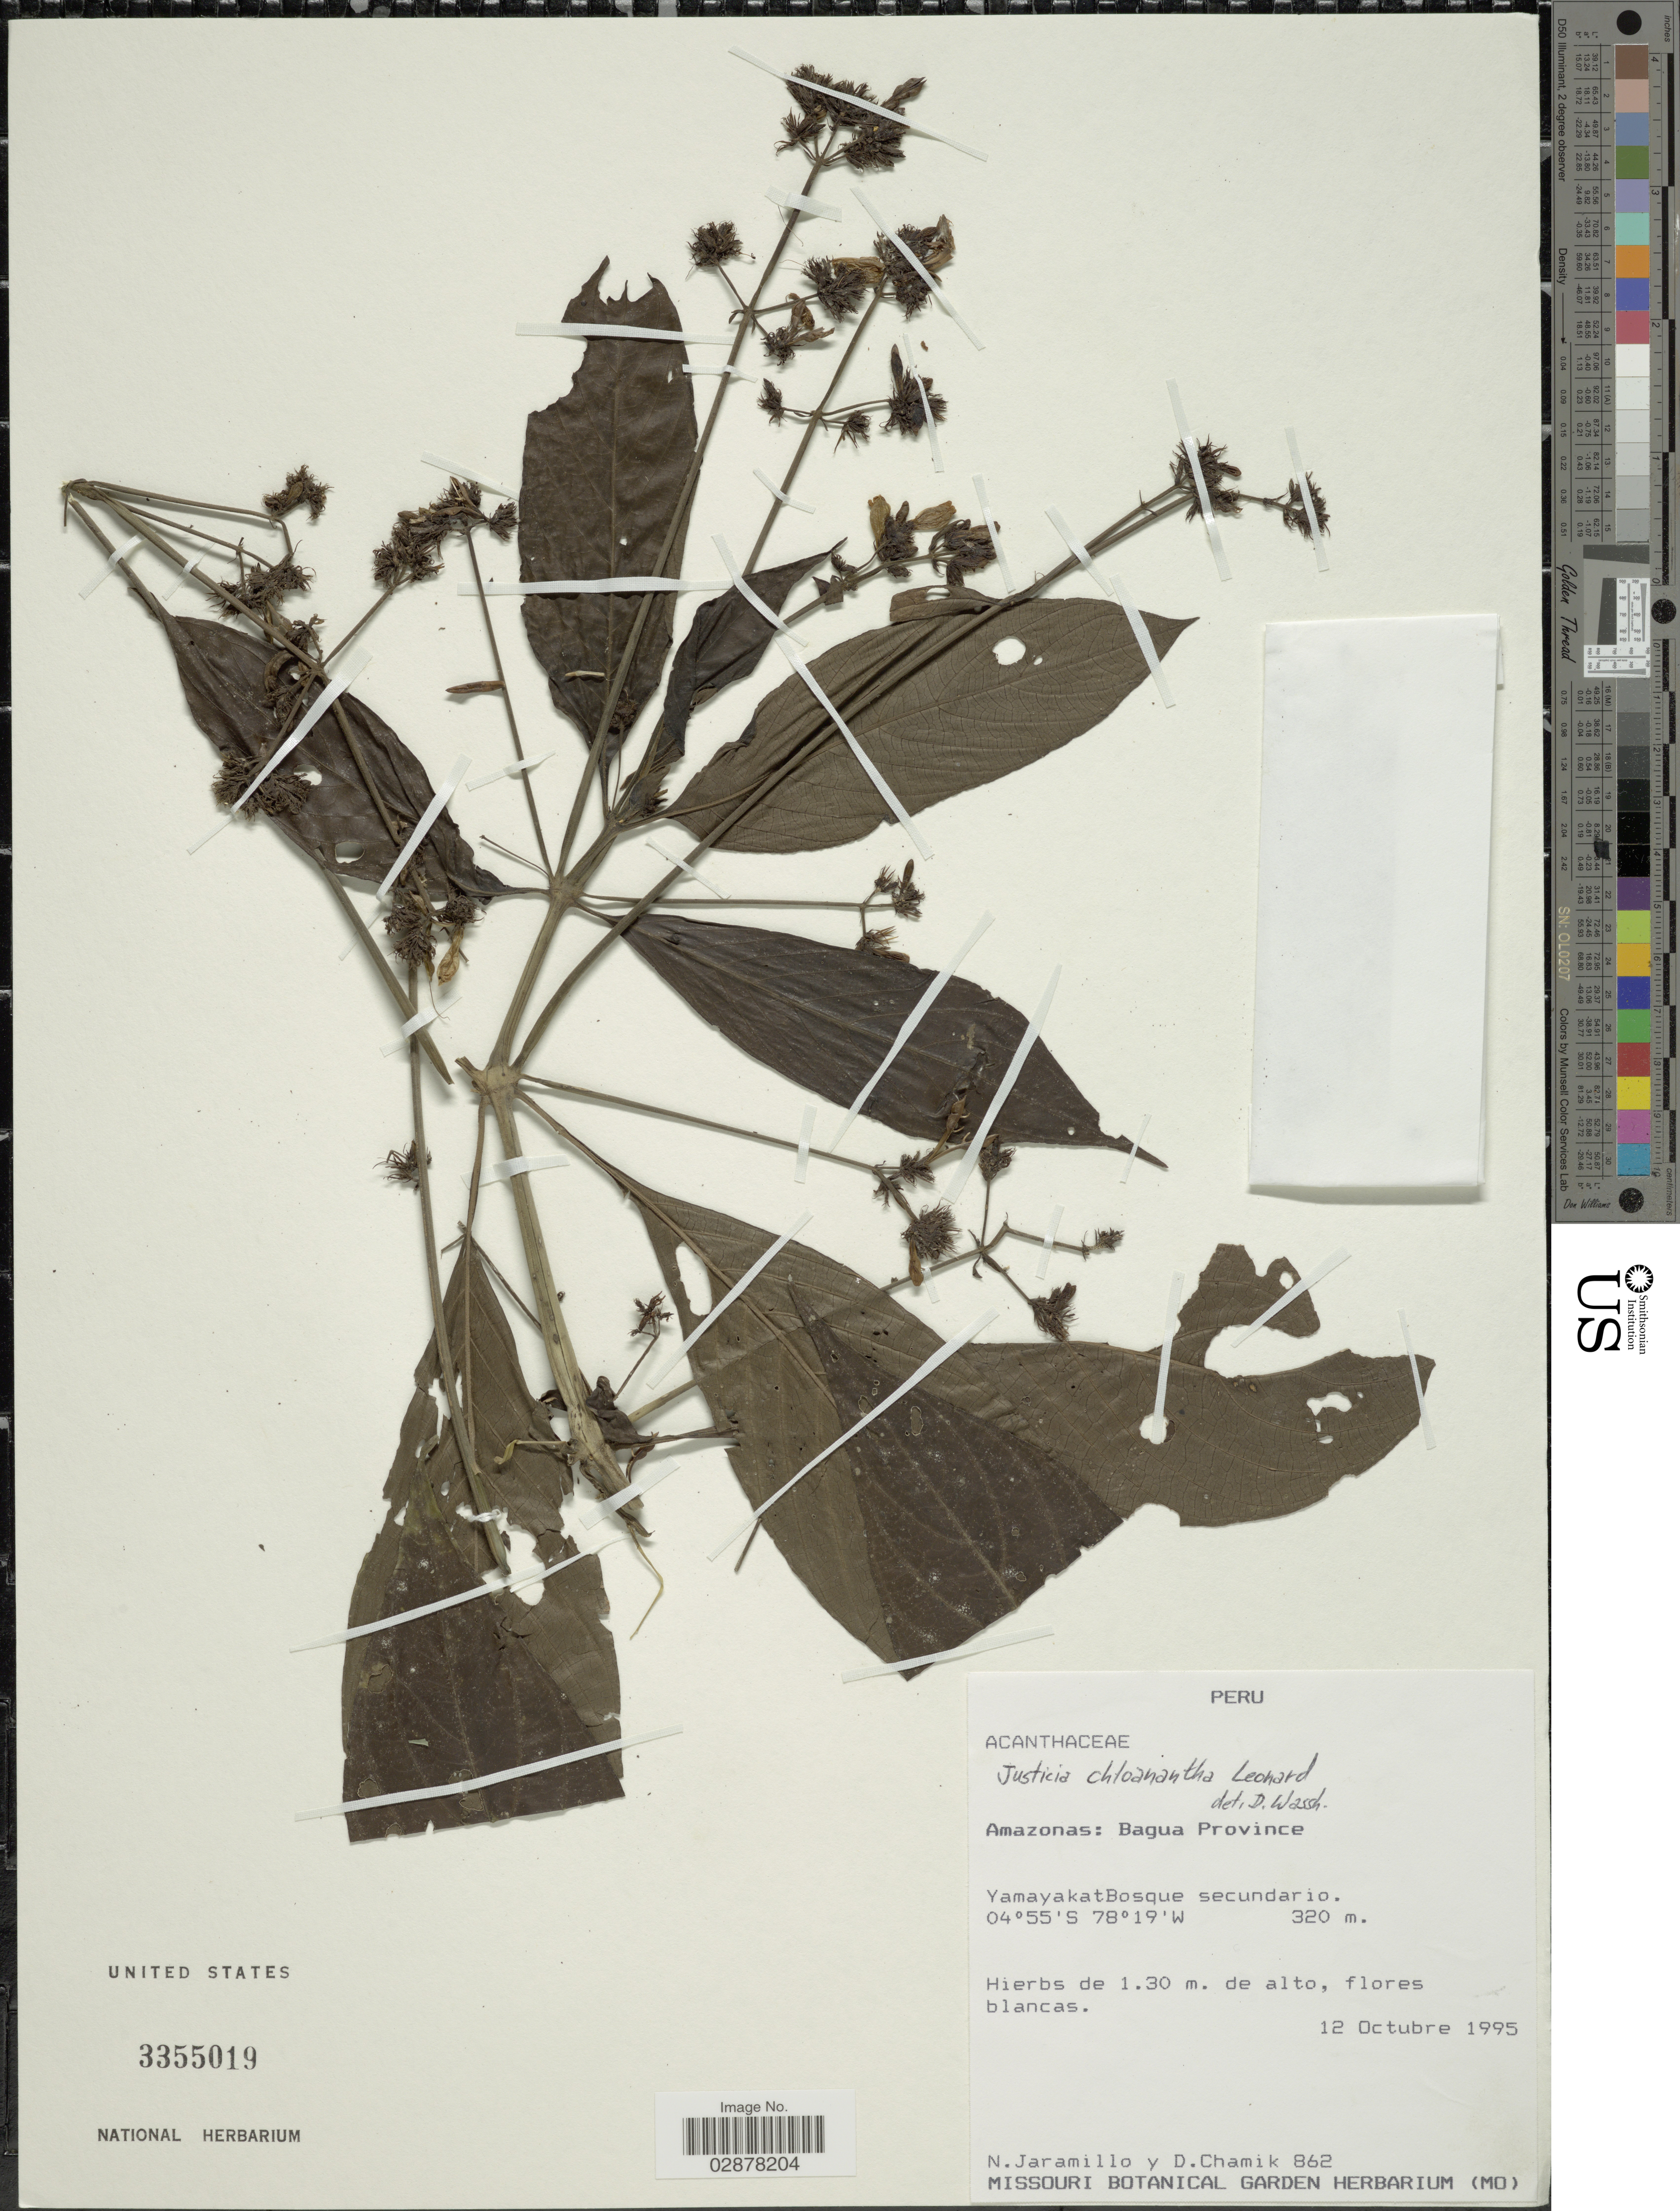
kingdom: Plantae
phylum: Tracheophyta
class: Magnoliopsida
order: Lamiales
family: Acanthaceae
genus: Justicia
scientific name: Justicia chloanantha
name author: Leonard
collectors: N. Jaramillo & D. Chamik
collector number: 862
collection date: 1995-11-12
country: Peru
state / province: Amazonas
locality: Bagua Province, YamayakatBosque secundario.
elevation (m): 320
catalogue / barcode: US 3355019